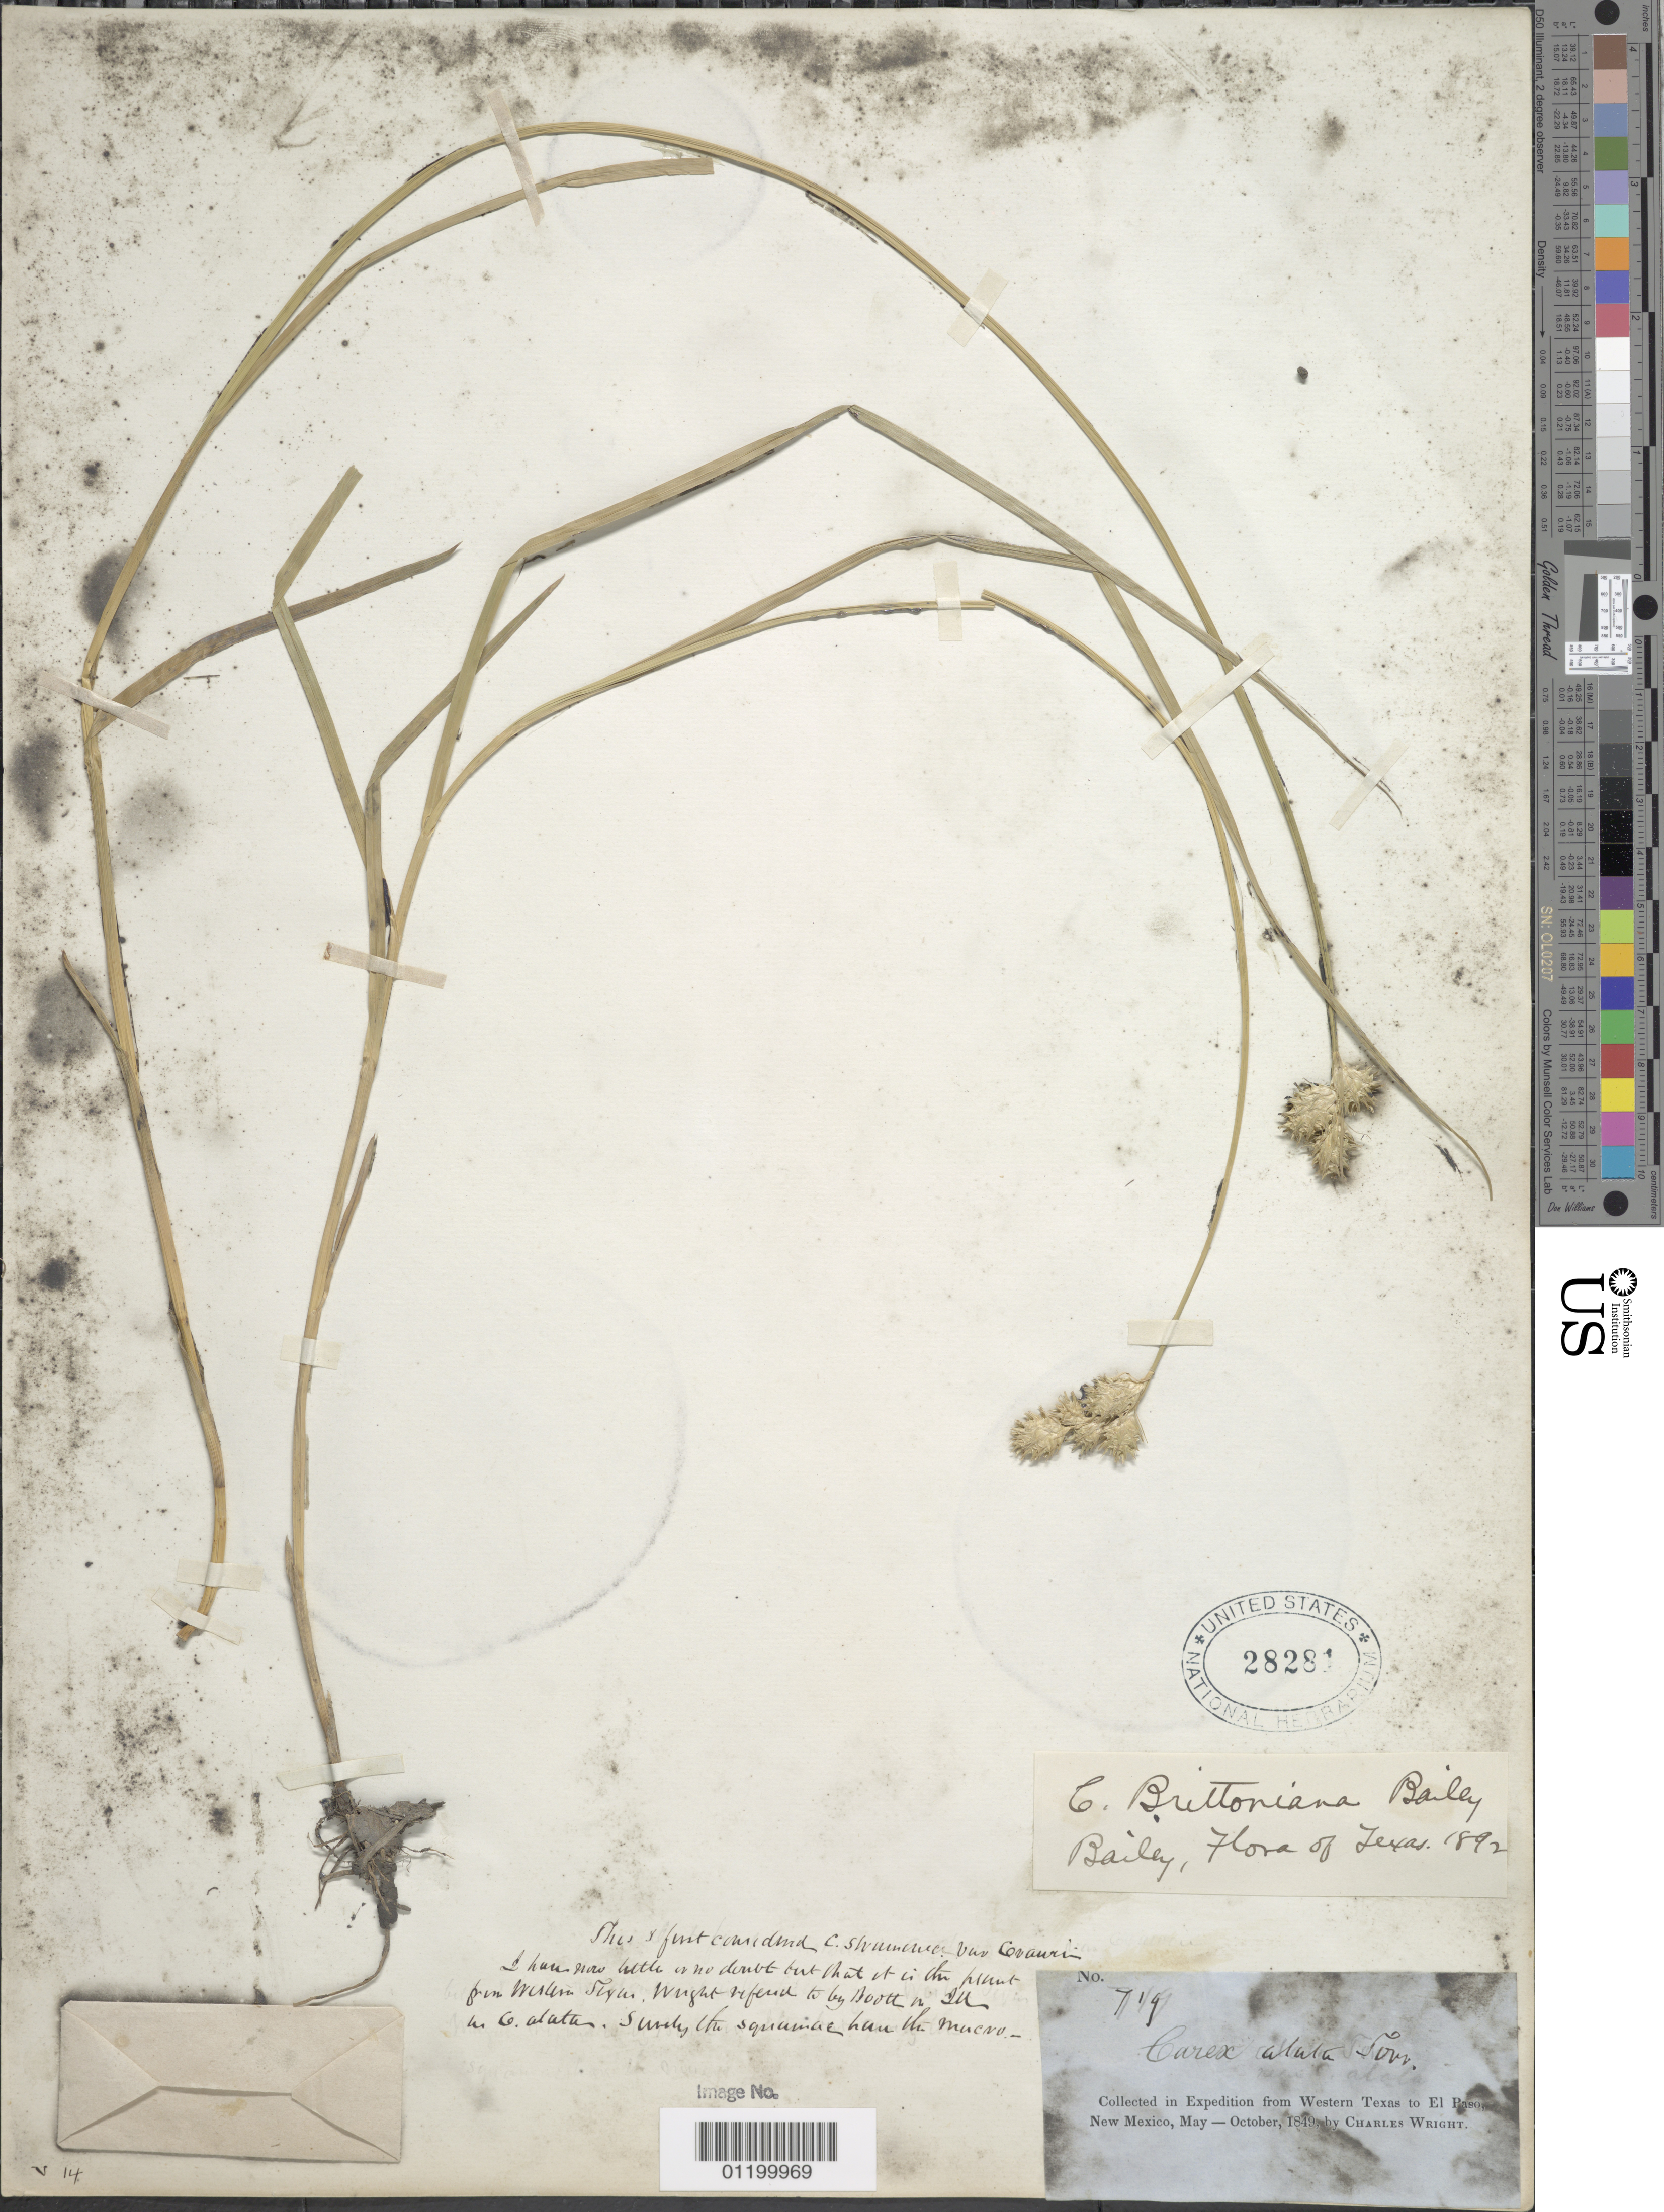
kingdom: Plantae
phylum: Tracheophyta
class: Liliopsida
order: Poales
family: Cyperaceae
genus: Carex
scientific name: Carex tetrastachya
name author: Scheele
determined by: Strong, Mark T., (BOT), Smithsonian Institution - National Museum of Natural History (UNITED STATES)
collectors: C. Wright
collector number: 719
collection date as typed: --May 1849 to --Oct 1849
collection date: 1849-05/1849-10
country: United States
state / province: New Mexico / Texas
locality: from Western Texas to El Paso, New Mexico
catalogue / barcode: US 28281